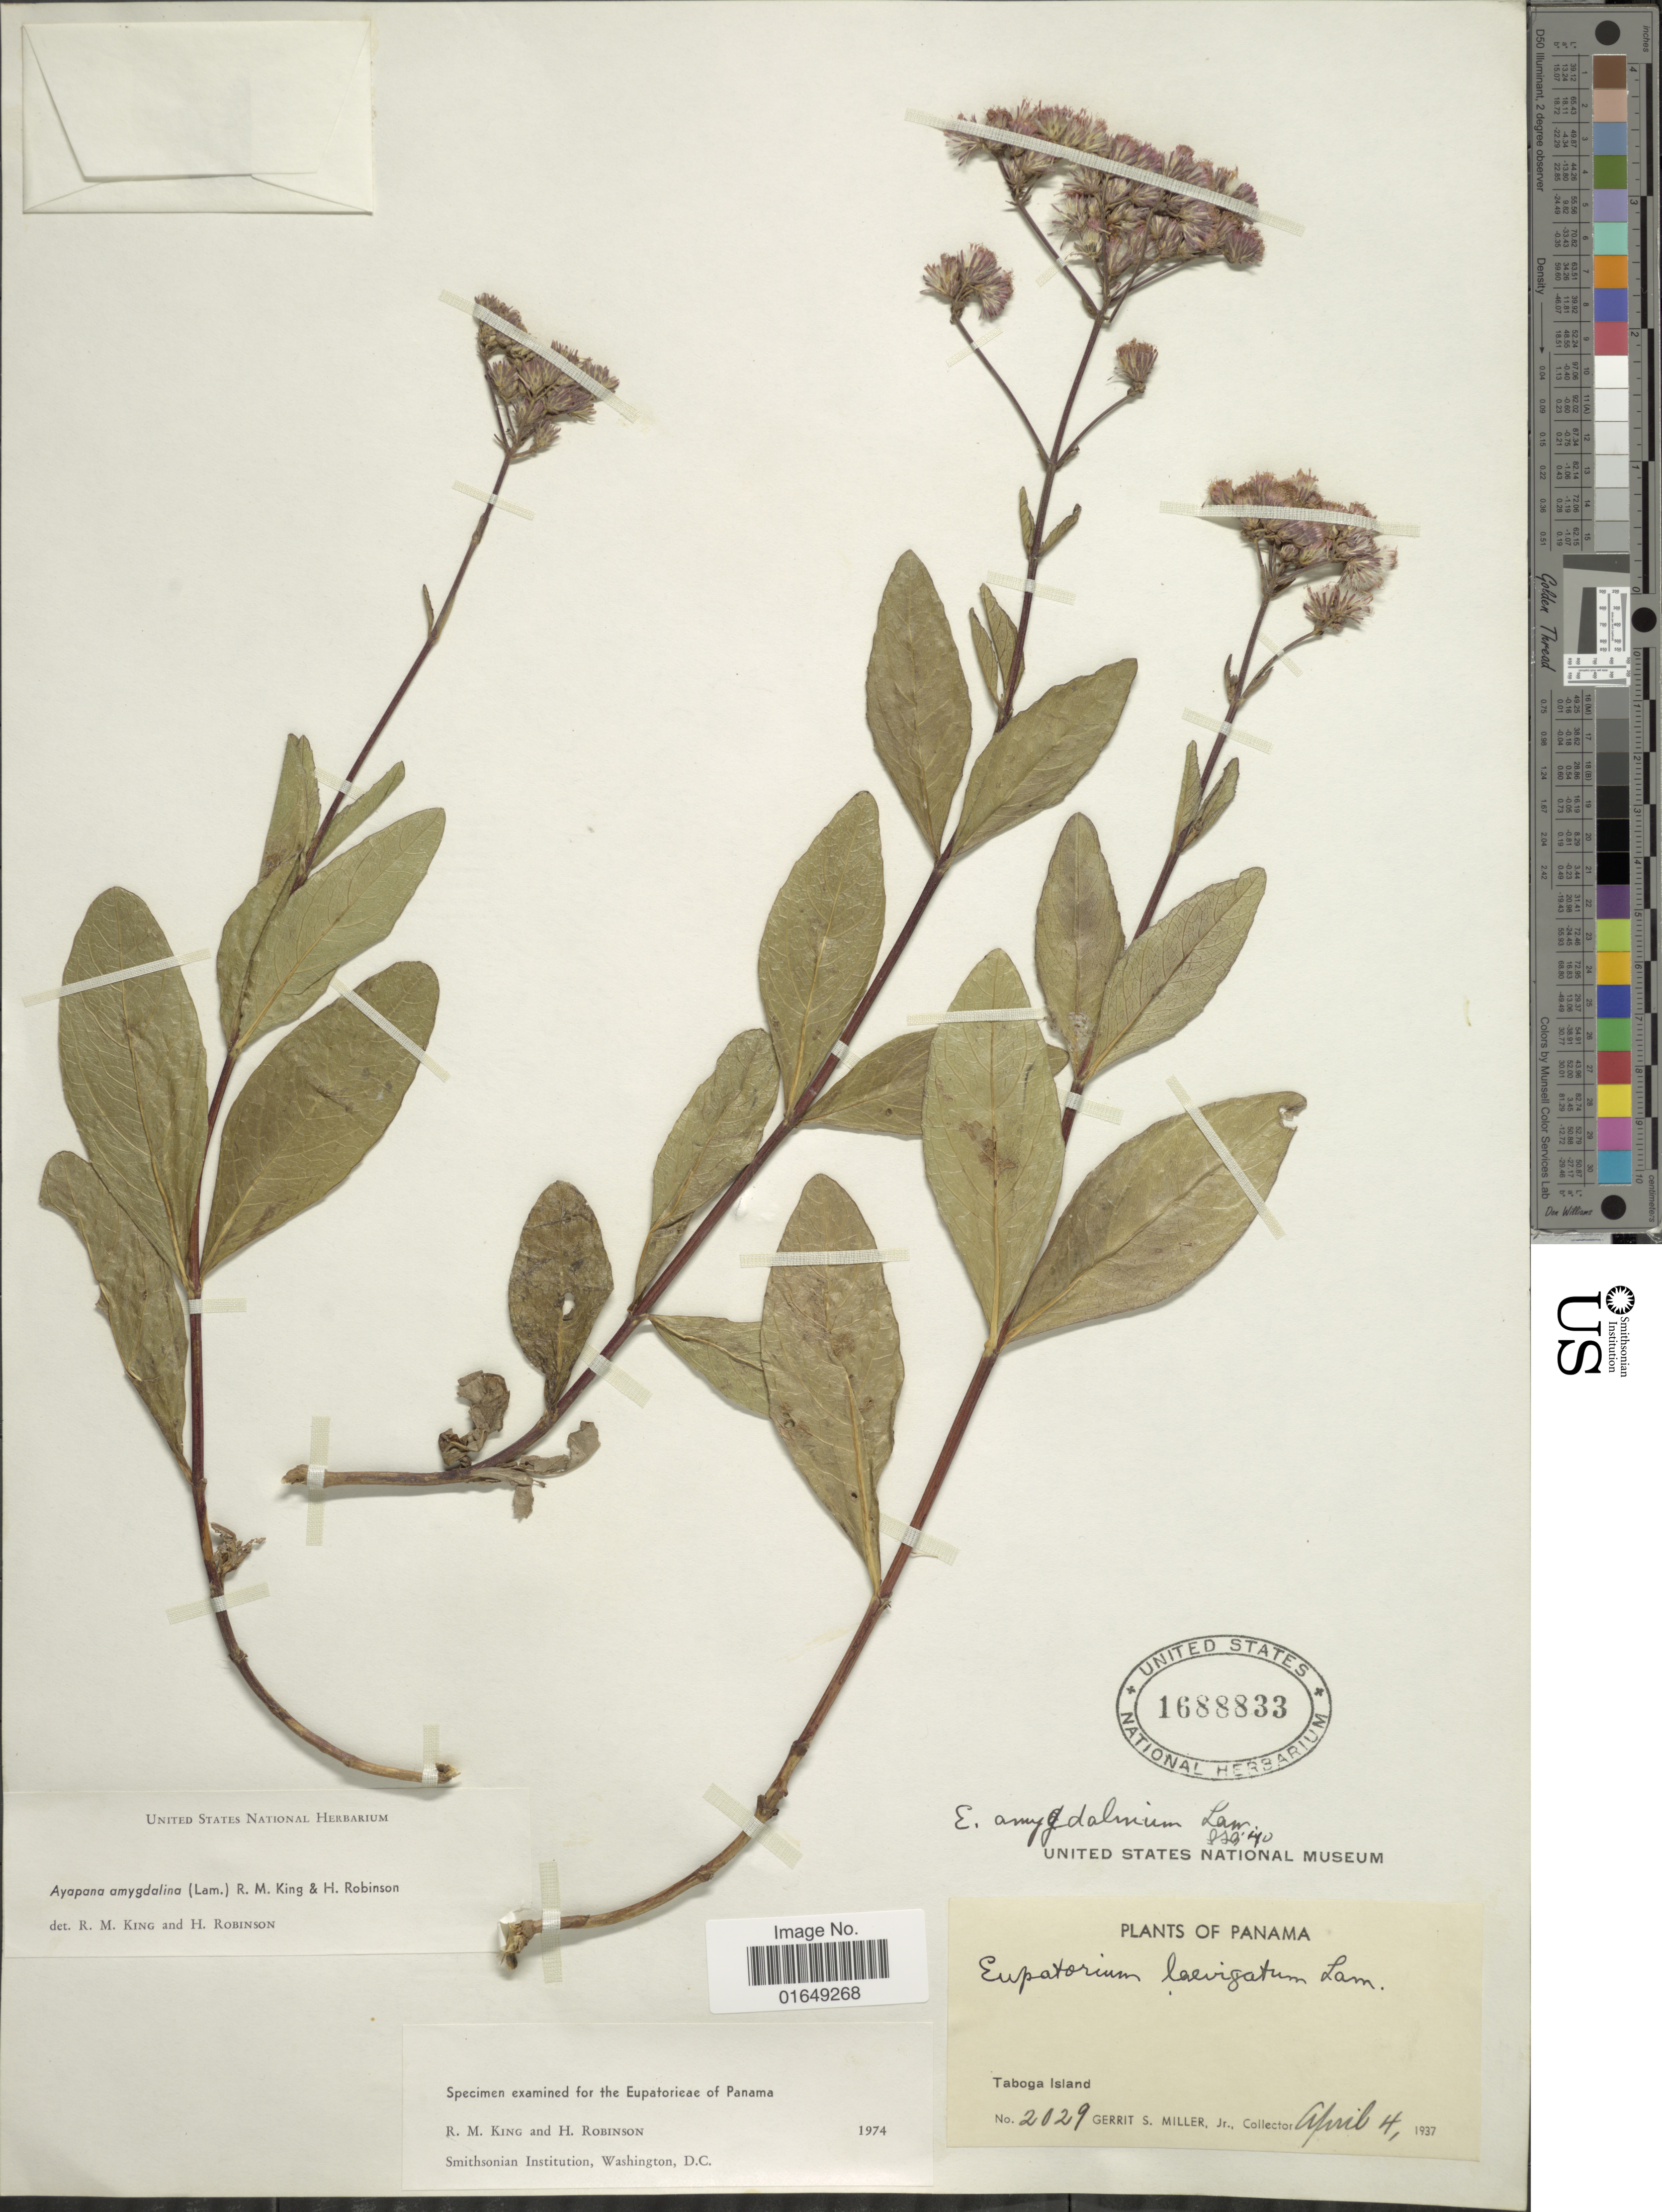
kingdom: Plantae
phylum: Tracheophyta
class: Magnoliopsida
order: Asterales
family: Asteraceae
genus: Ayapana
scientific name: Ayapana amygdalina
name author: (Lam.) R.M. King & H. Rob.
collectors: G. S. Miller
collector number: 2029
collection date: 1937-04-04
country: Panama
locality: Taboga Island.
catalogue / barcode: US 1688833